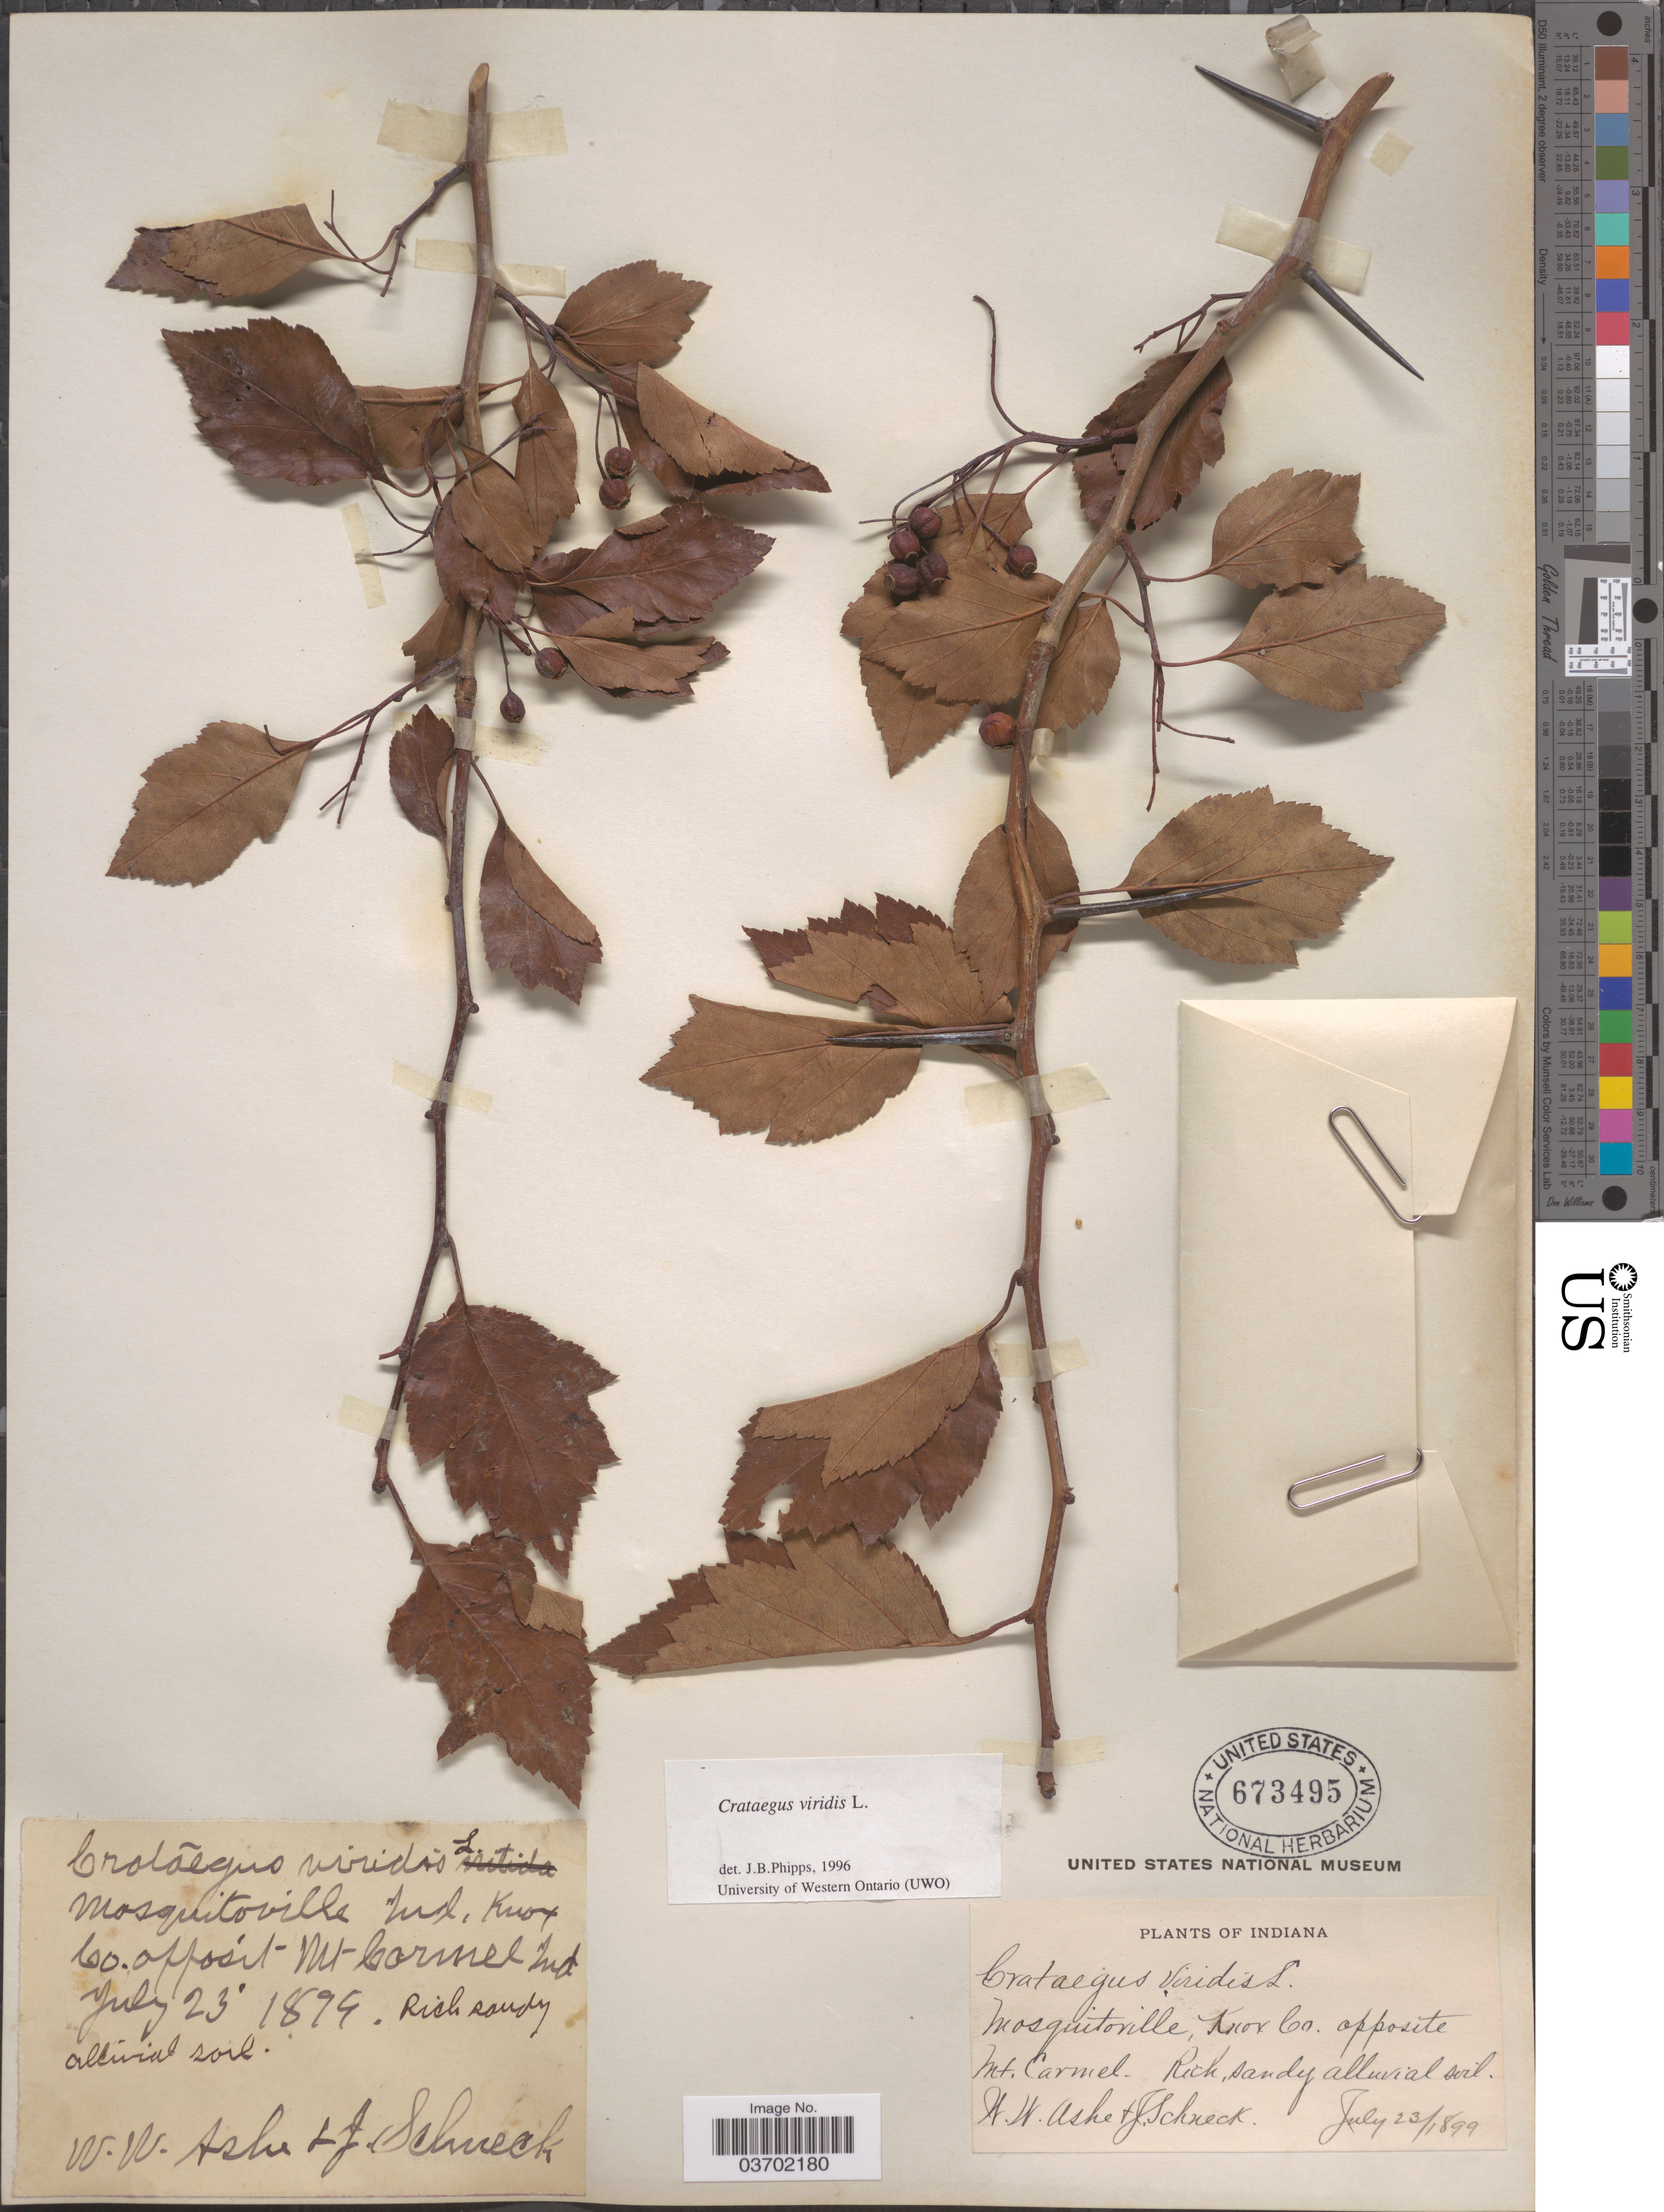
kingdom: Plantae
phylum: Tracheophyta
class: Magnoliopsida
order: Rosales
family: Rosaceae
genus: Crataegus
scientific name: Crataegus viridis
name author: L.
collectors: W. W. Ashe & J. Schneck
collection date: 1899-07-23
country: United States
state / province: Indiana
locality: Mosquitoville, Knox Co. opposite Mt.Carmel.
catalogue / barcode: US 673495